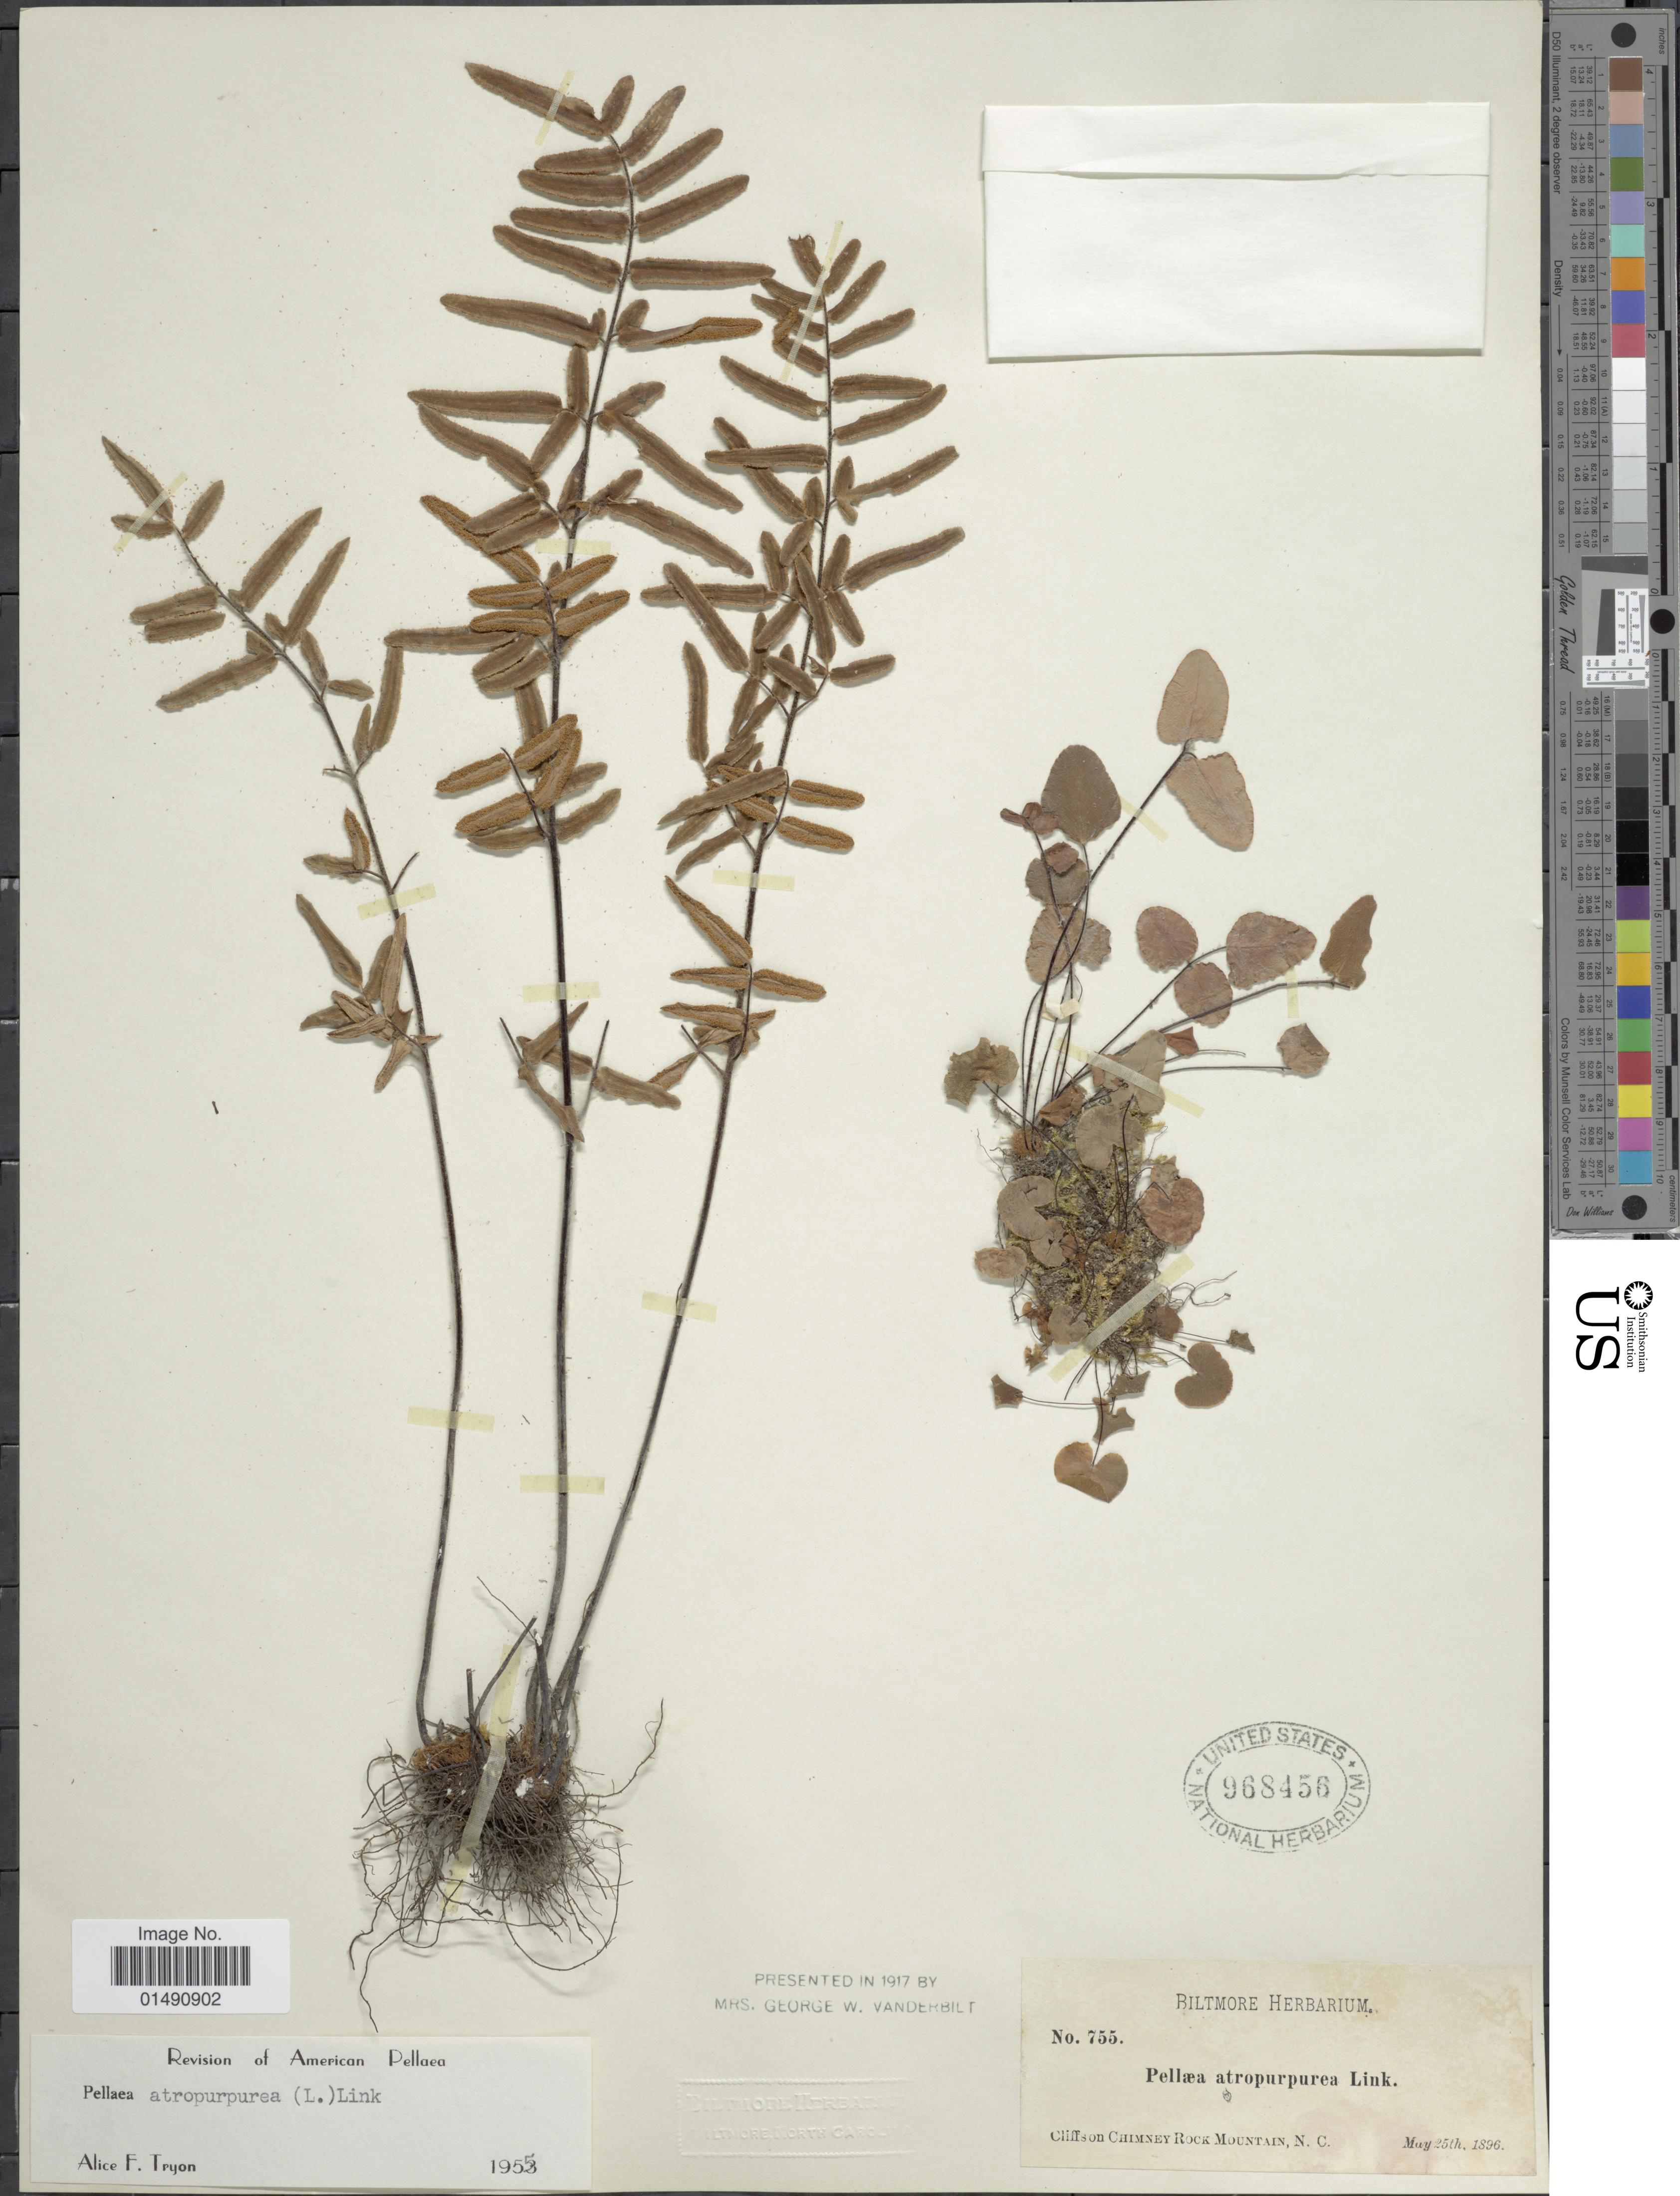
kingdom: Plantae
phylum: Tracheophyta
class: Polypodiopsida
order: Polypodiales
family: Pteridaceae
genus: Pellaea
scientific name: Pellaea atropurpurea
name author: (L.) Link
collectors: ex herb. Biltmore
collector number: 755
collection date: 1896-05-25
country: United States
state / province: North Carolina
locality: Cliffs on Chimney Rock Mountain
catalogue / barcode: US 968456